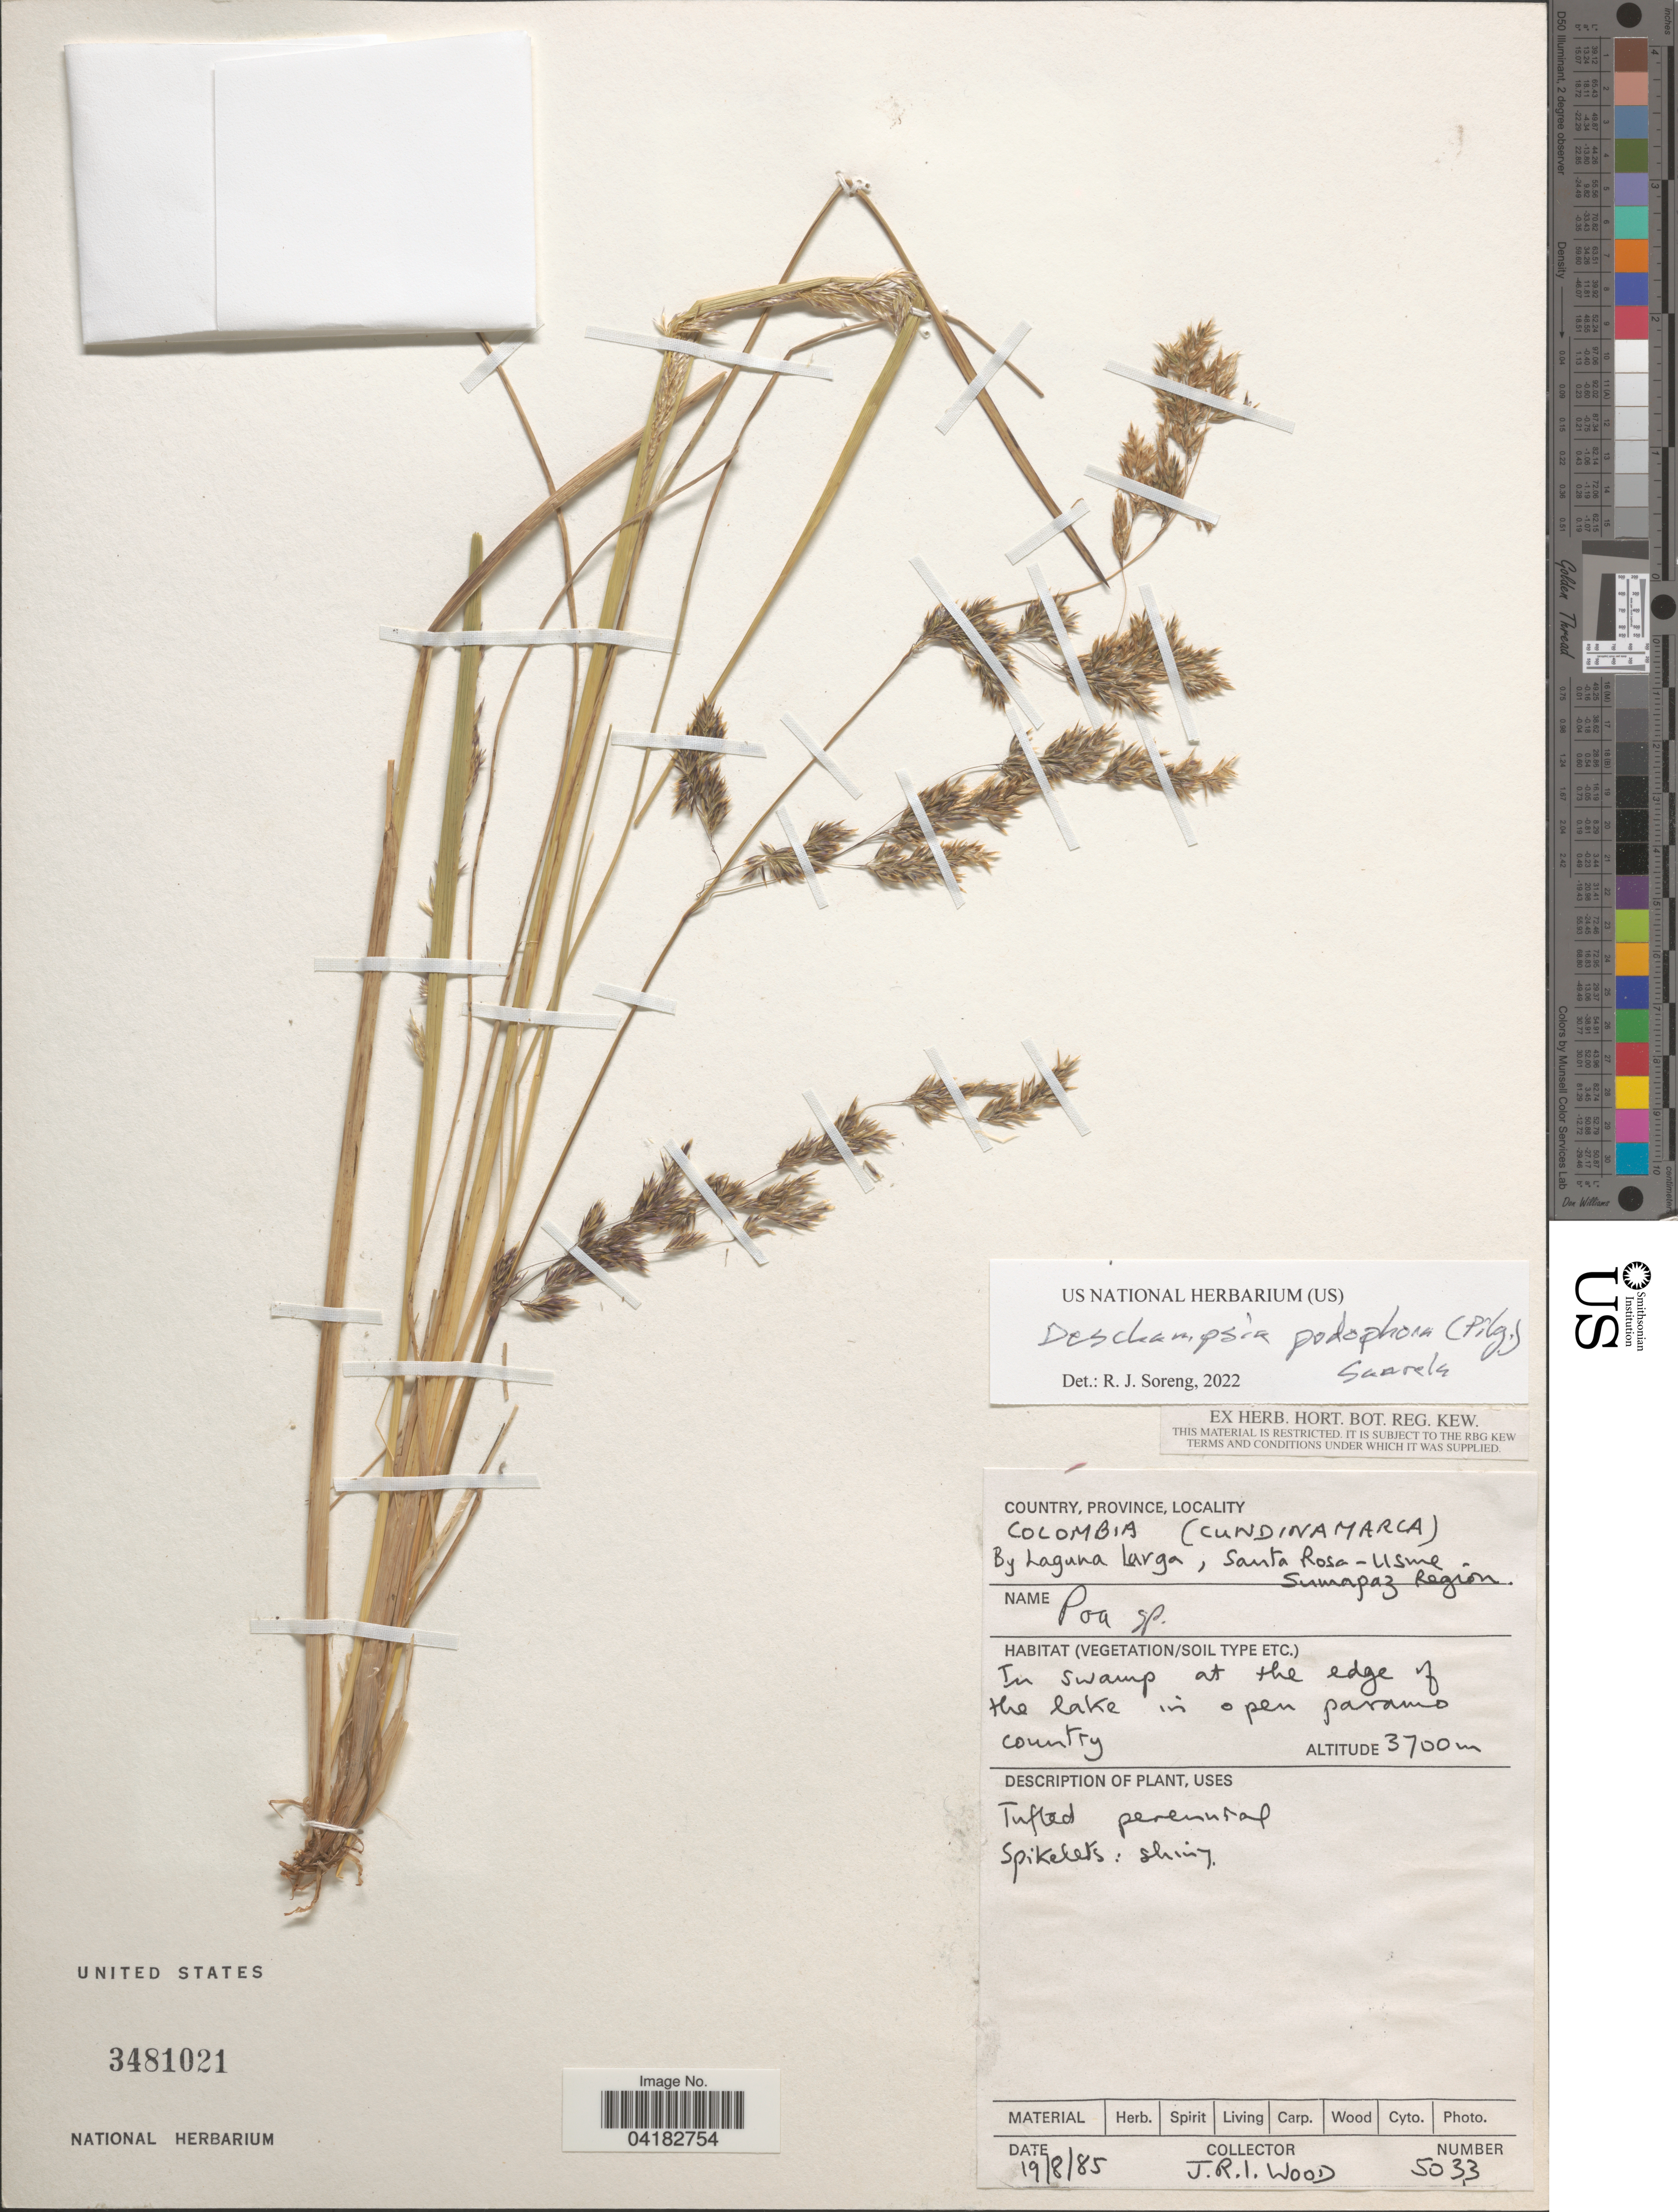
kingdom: Plantae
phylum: Tracheophyta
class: Liliopsida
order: Poales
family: Poaceae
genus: Deschampsia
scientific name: Deschampsia podophora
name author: (Pilg.) Saarela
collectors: J. R. I. Wood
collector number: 5033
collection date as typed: Transcribed d/m/y: 19/8/85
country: Colombia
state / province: Cundinamarca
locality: By Laguna Larga, Santa Rosa-Usme. Sumapaz Region.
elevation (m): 3700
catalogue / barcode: US 3481021